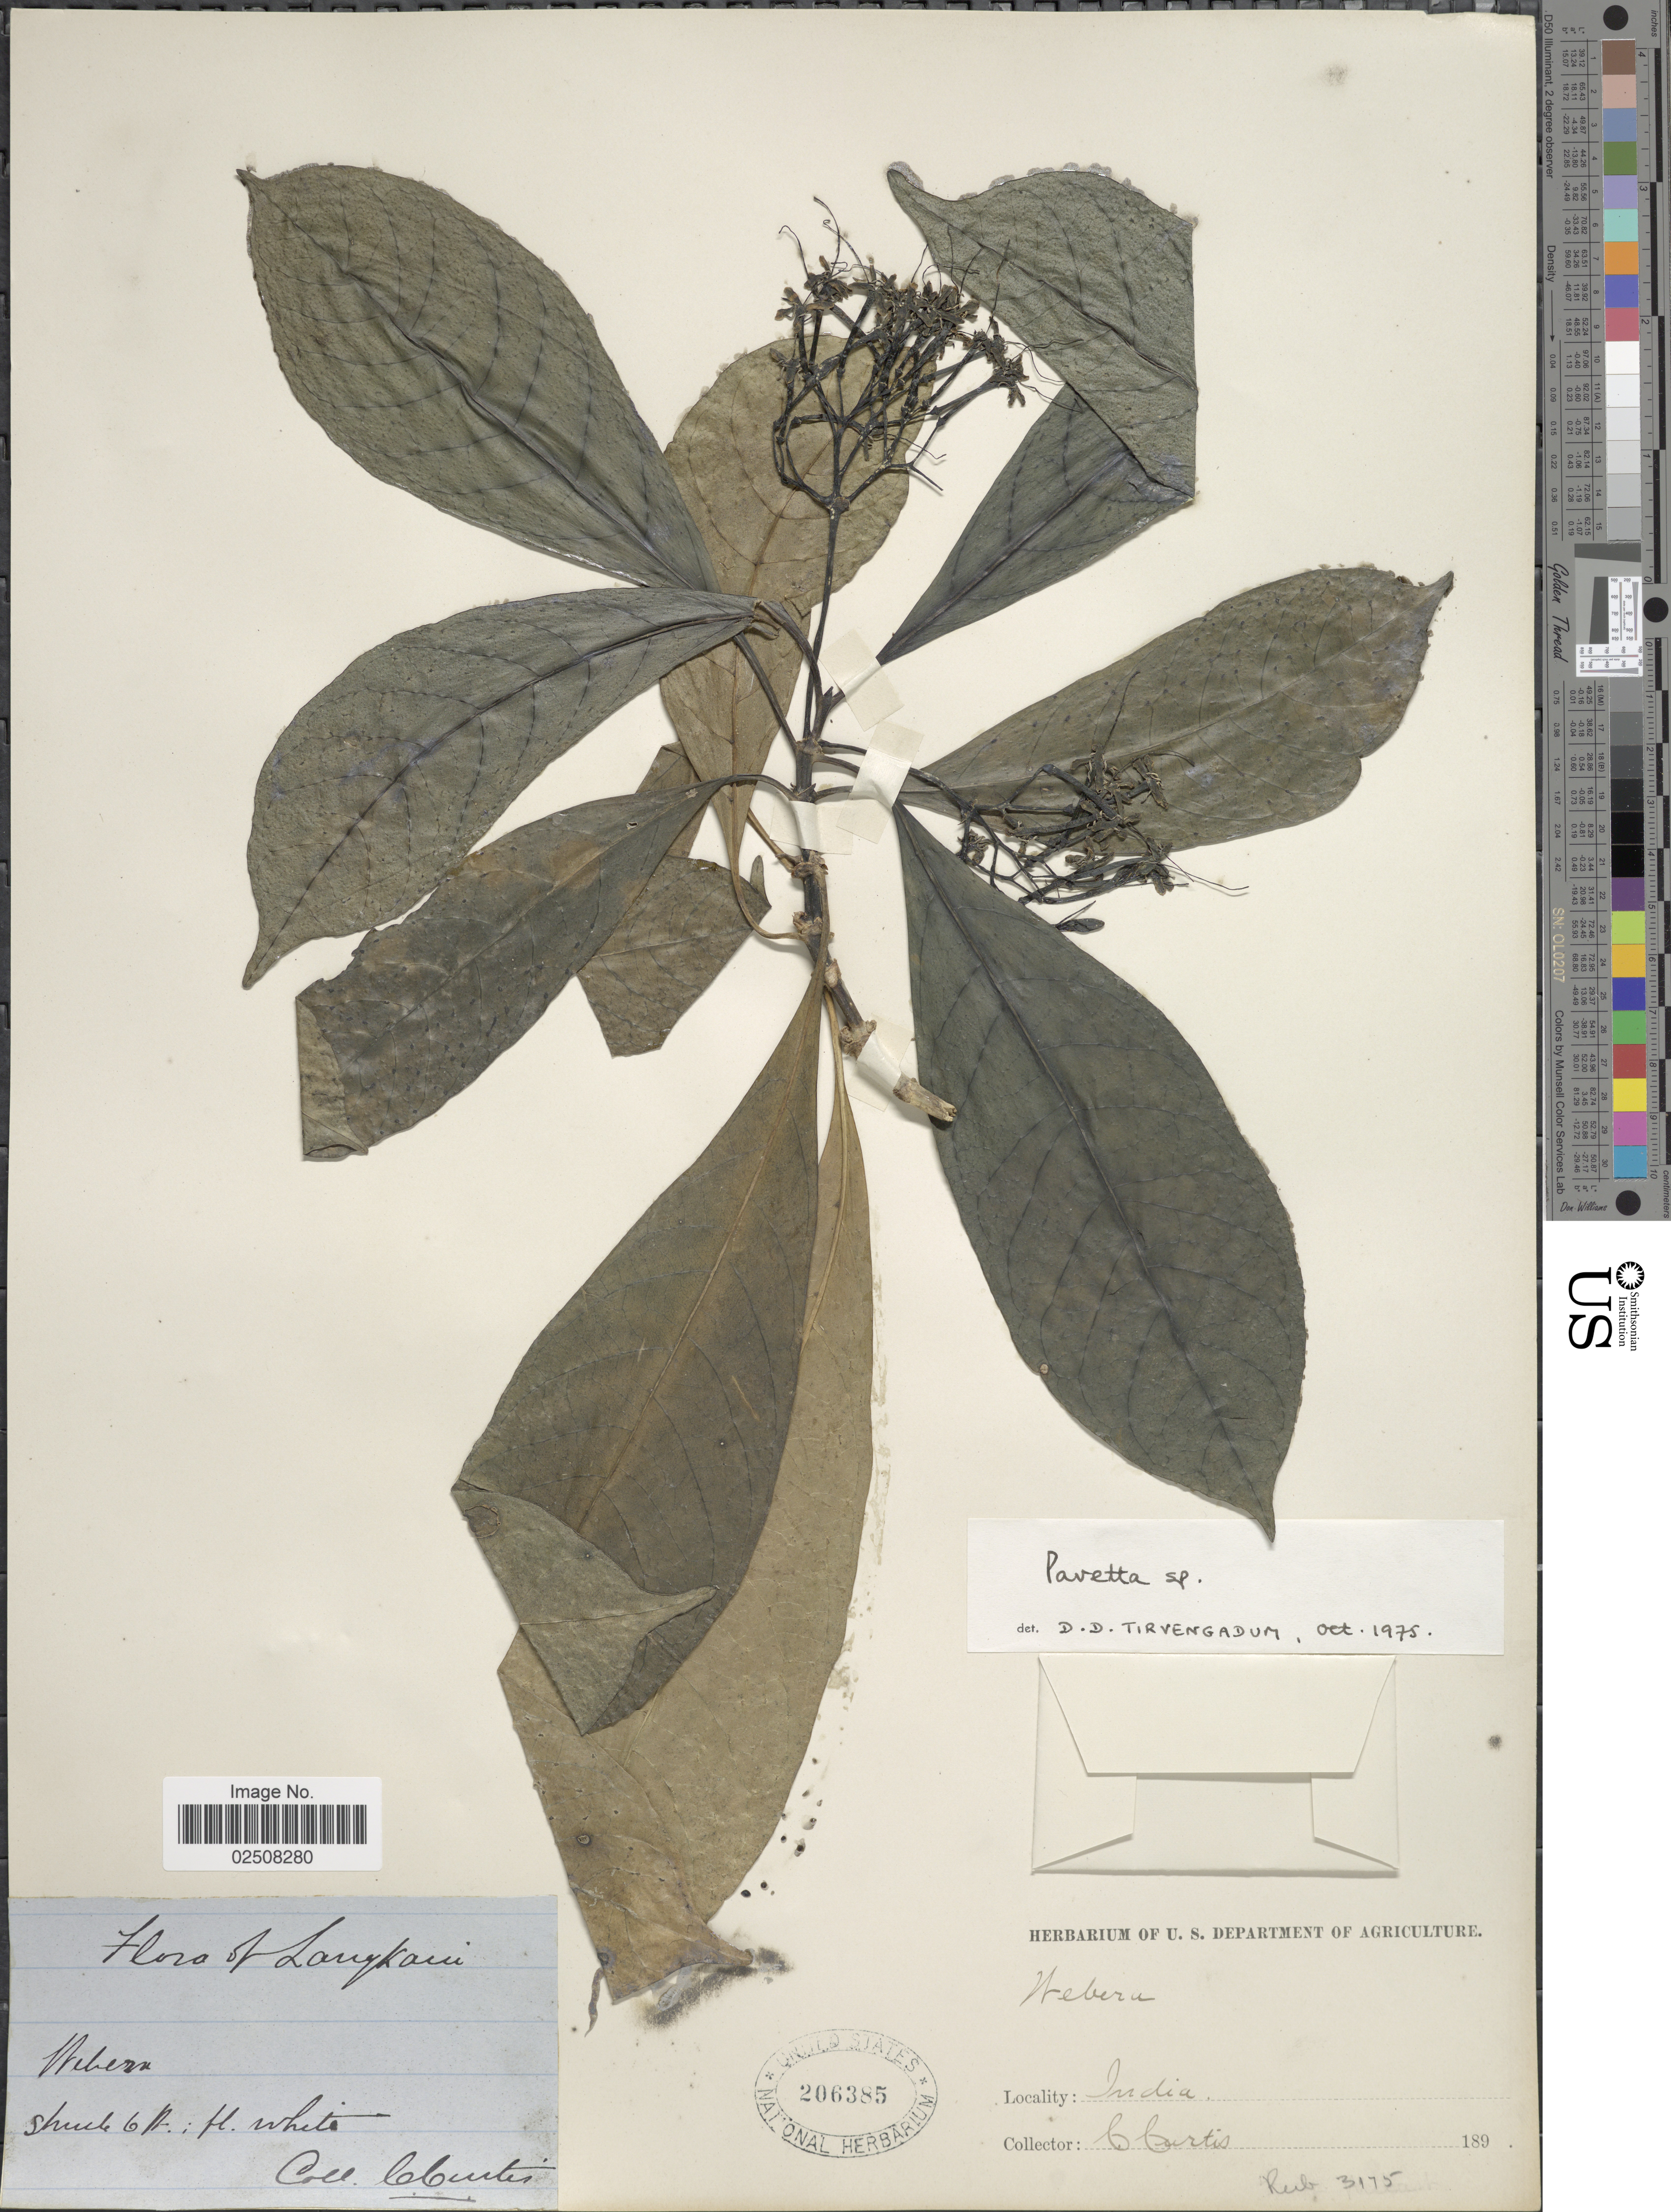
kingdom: Plantae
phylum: Tracheophyta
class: Magnoliopsida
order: Gentianales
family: Rubiaceae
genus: Pavetta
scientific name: Pavetta sp.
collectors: C. Curtis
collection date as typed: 189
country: India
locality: Langkani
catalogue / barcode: US 206385